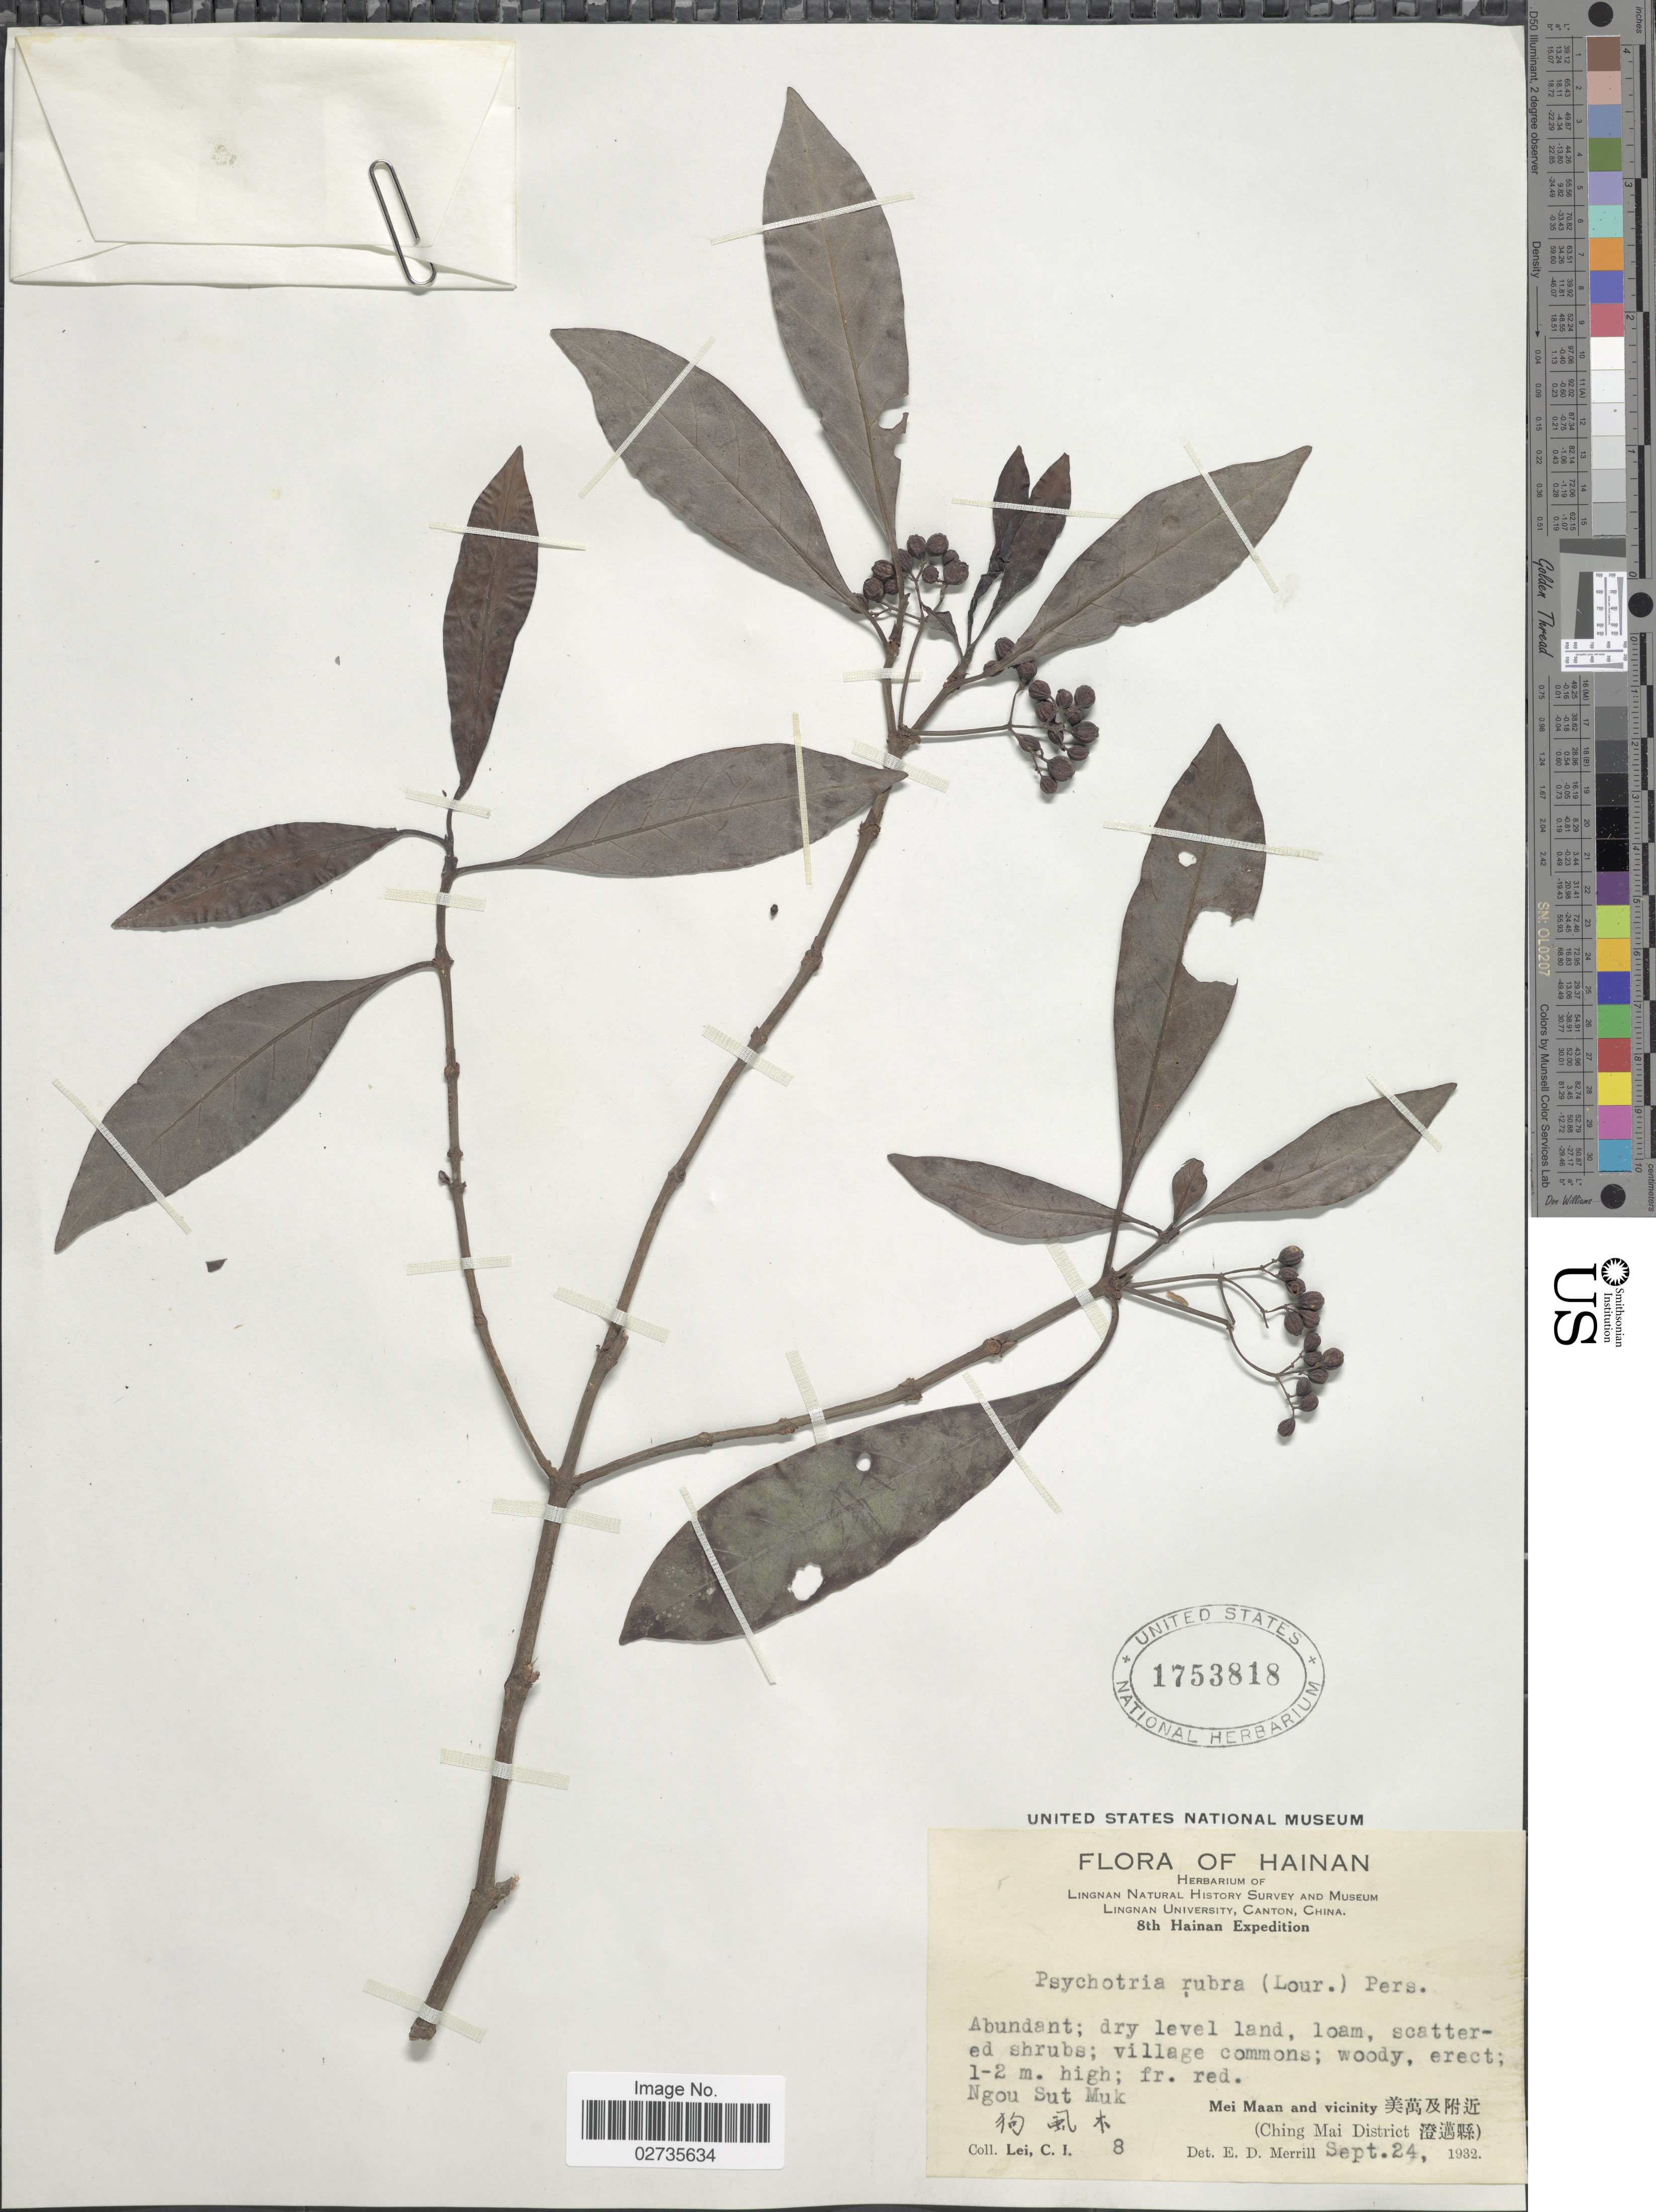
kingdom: Plantae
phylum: Tracheophyta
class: Magnoliopsida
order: Gentianales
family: Rubiaceae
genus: Psychotria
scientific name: Psychotria rubra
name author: (Lour.) Poir.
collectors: C. I. Lei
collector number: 8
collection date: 1932-09-24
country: China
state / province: Hainan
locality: Ngou Sut Muk, Mei Maan and vicinity (Ching Mai District)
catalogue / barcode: US 1753818